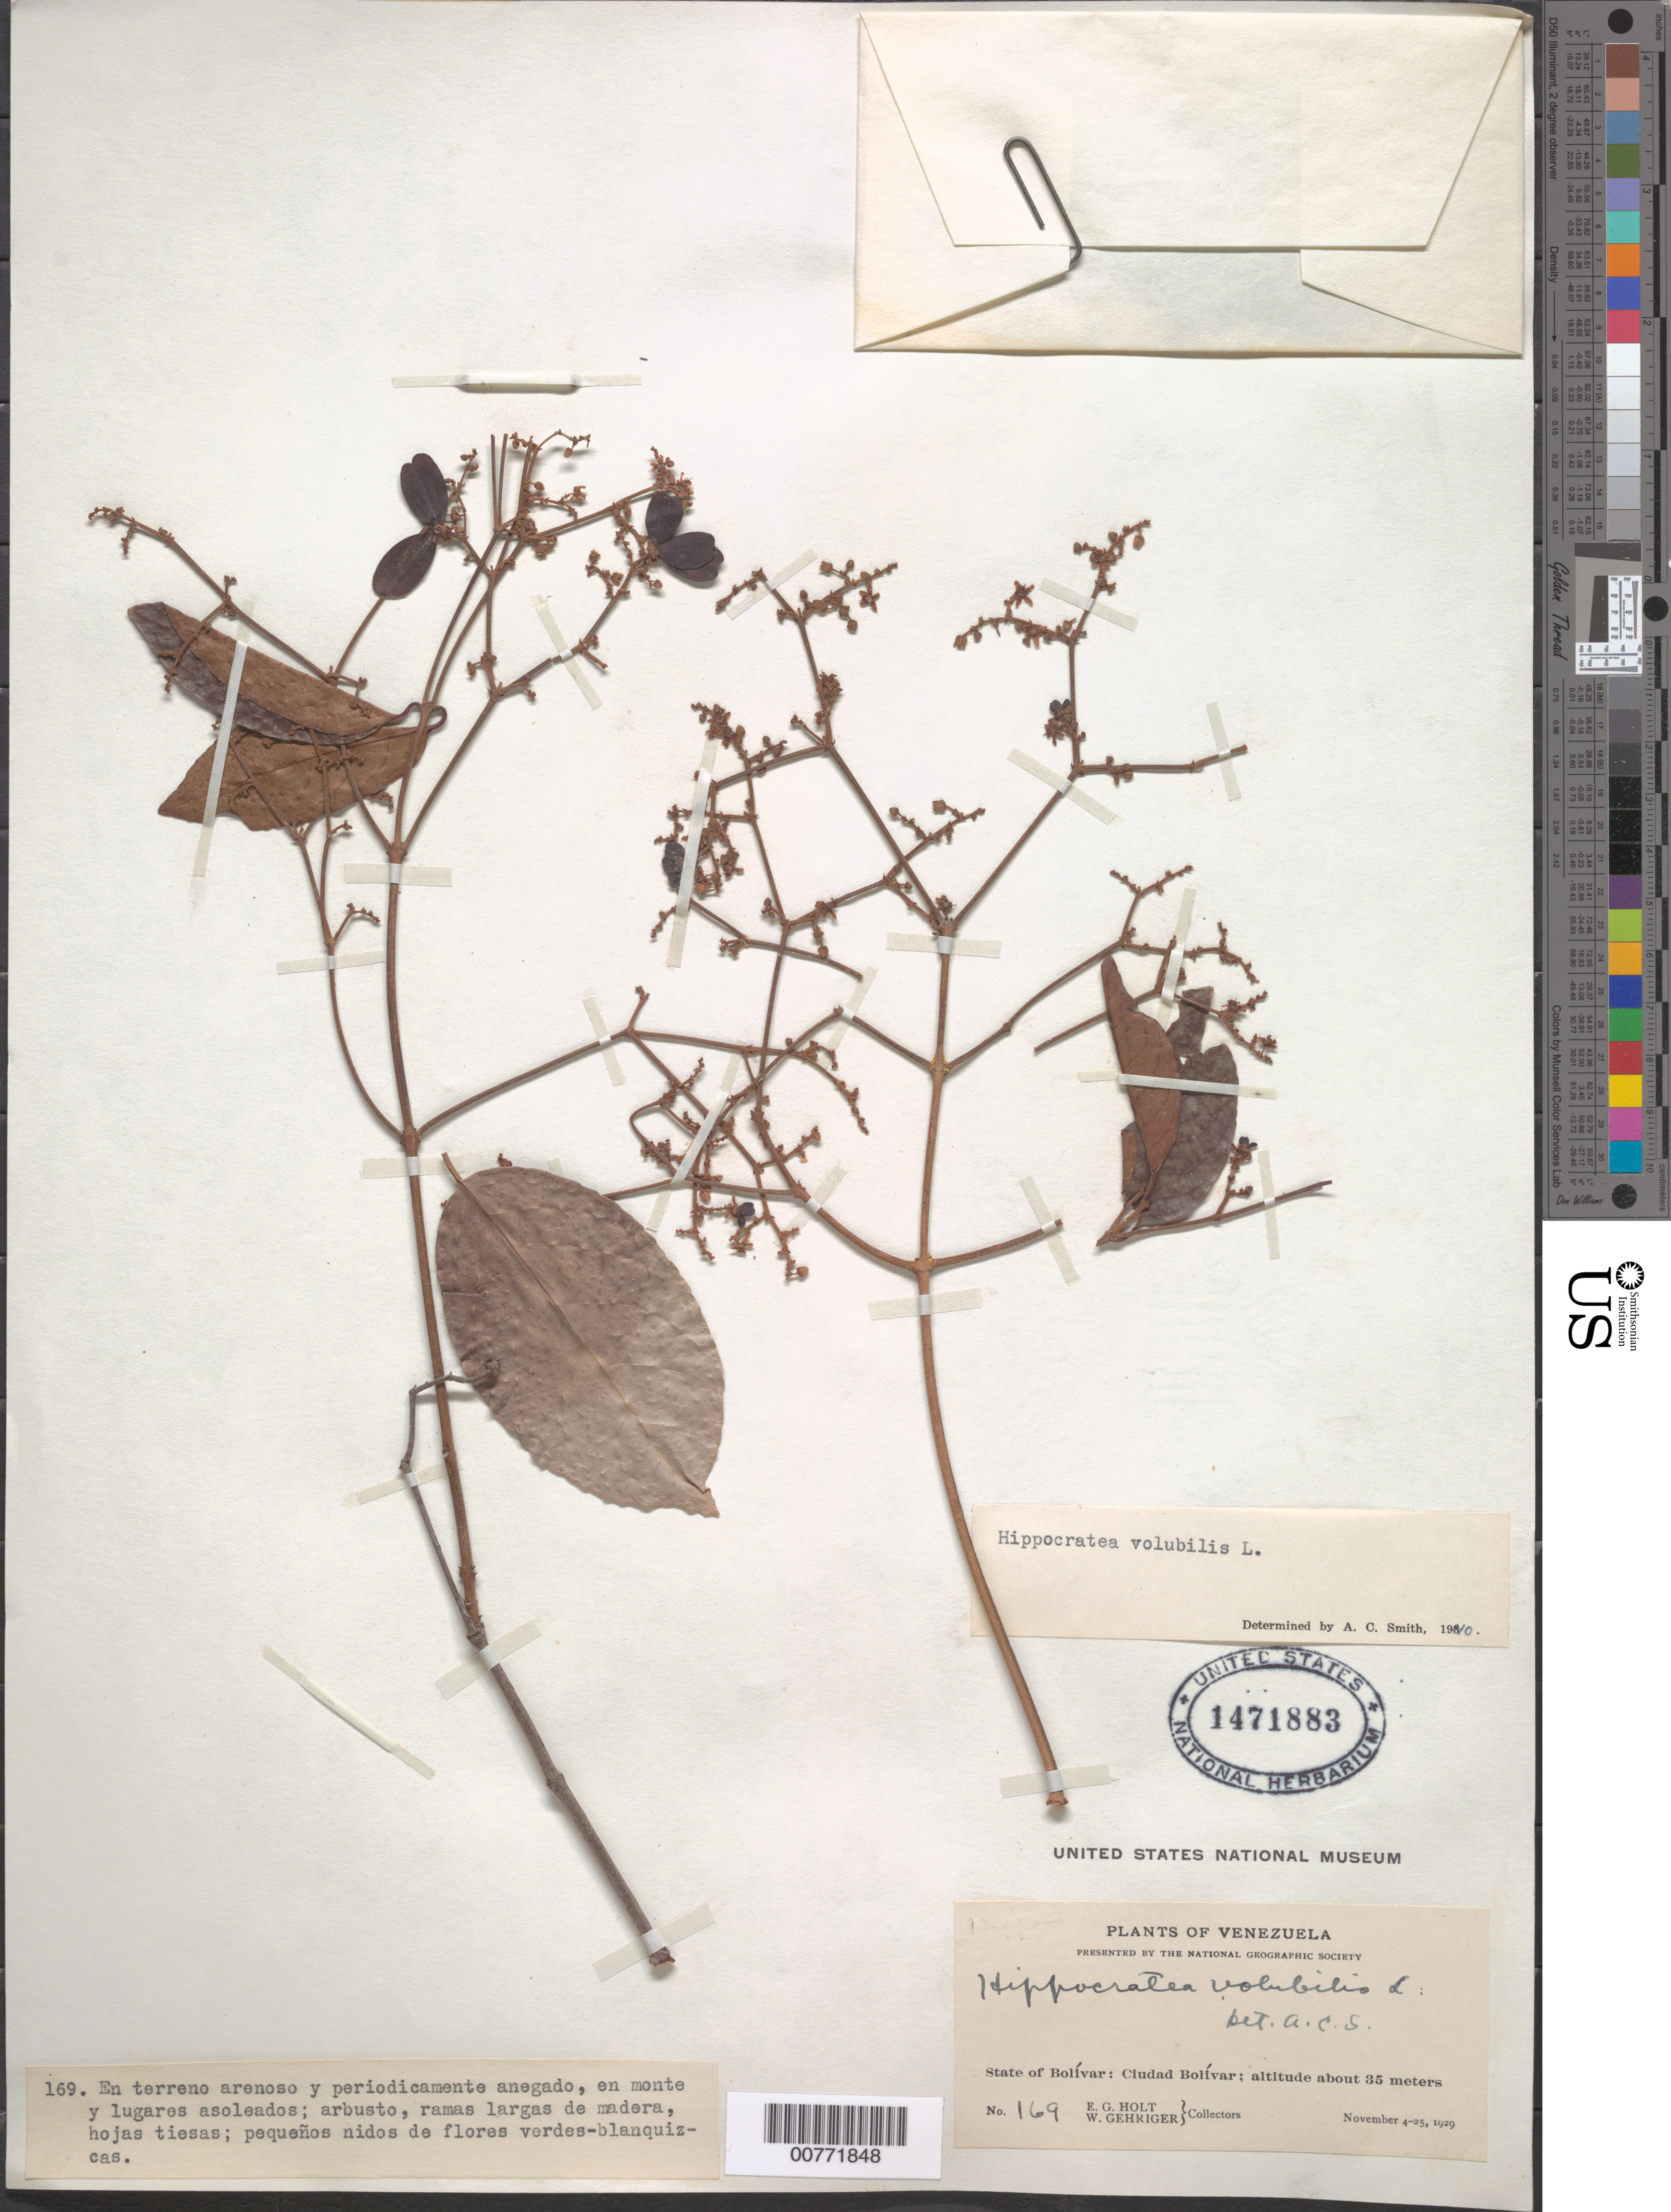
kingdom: Plantae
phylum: Tracheophyta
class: Magnoliopsida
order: Celastrales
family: Celastraceae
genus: Hippocratea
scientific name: Hippocratea volubilis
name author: L.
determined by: Smith, A. C.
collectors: E. Holt & W. Gehriger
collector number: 169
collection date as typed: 4-Nov-29 to 25-Nov-29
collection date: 1929-11-04/1929-11-25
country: Venezuela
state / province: Bolívar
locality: Ciudad Bolívar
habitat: Terreno arenoso y periodicamente anegado, en monte y lugares asoleados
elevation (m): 35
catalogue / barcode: US 1471883